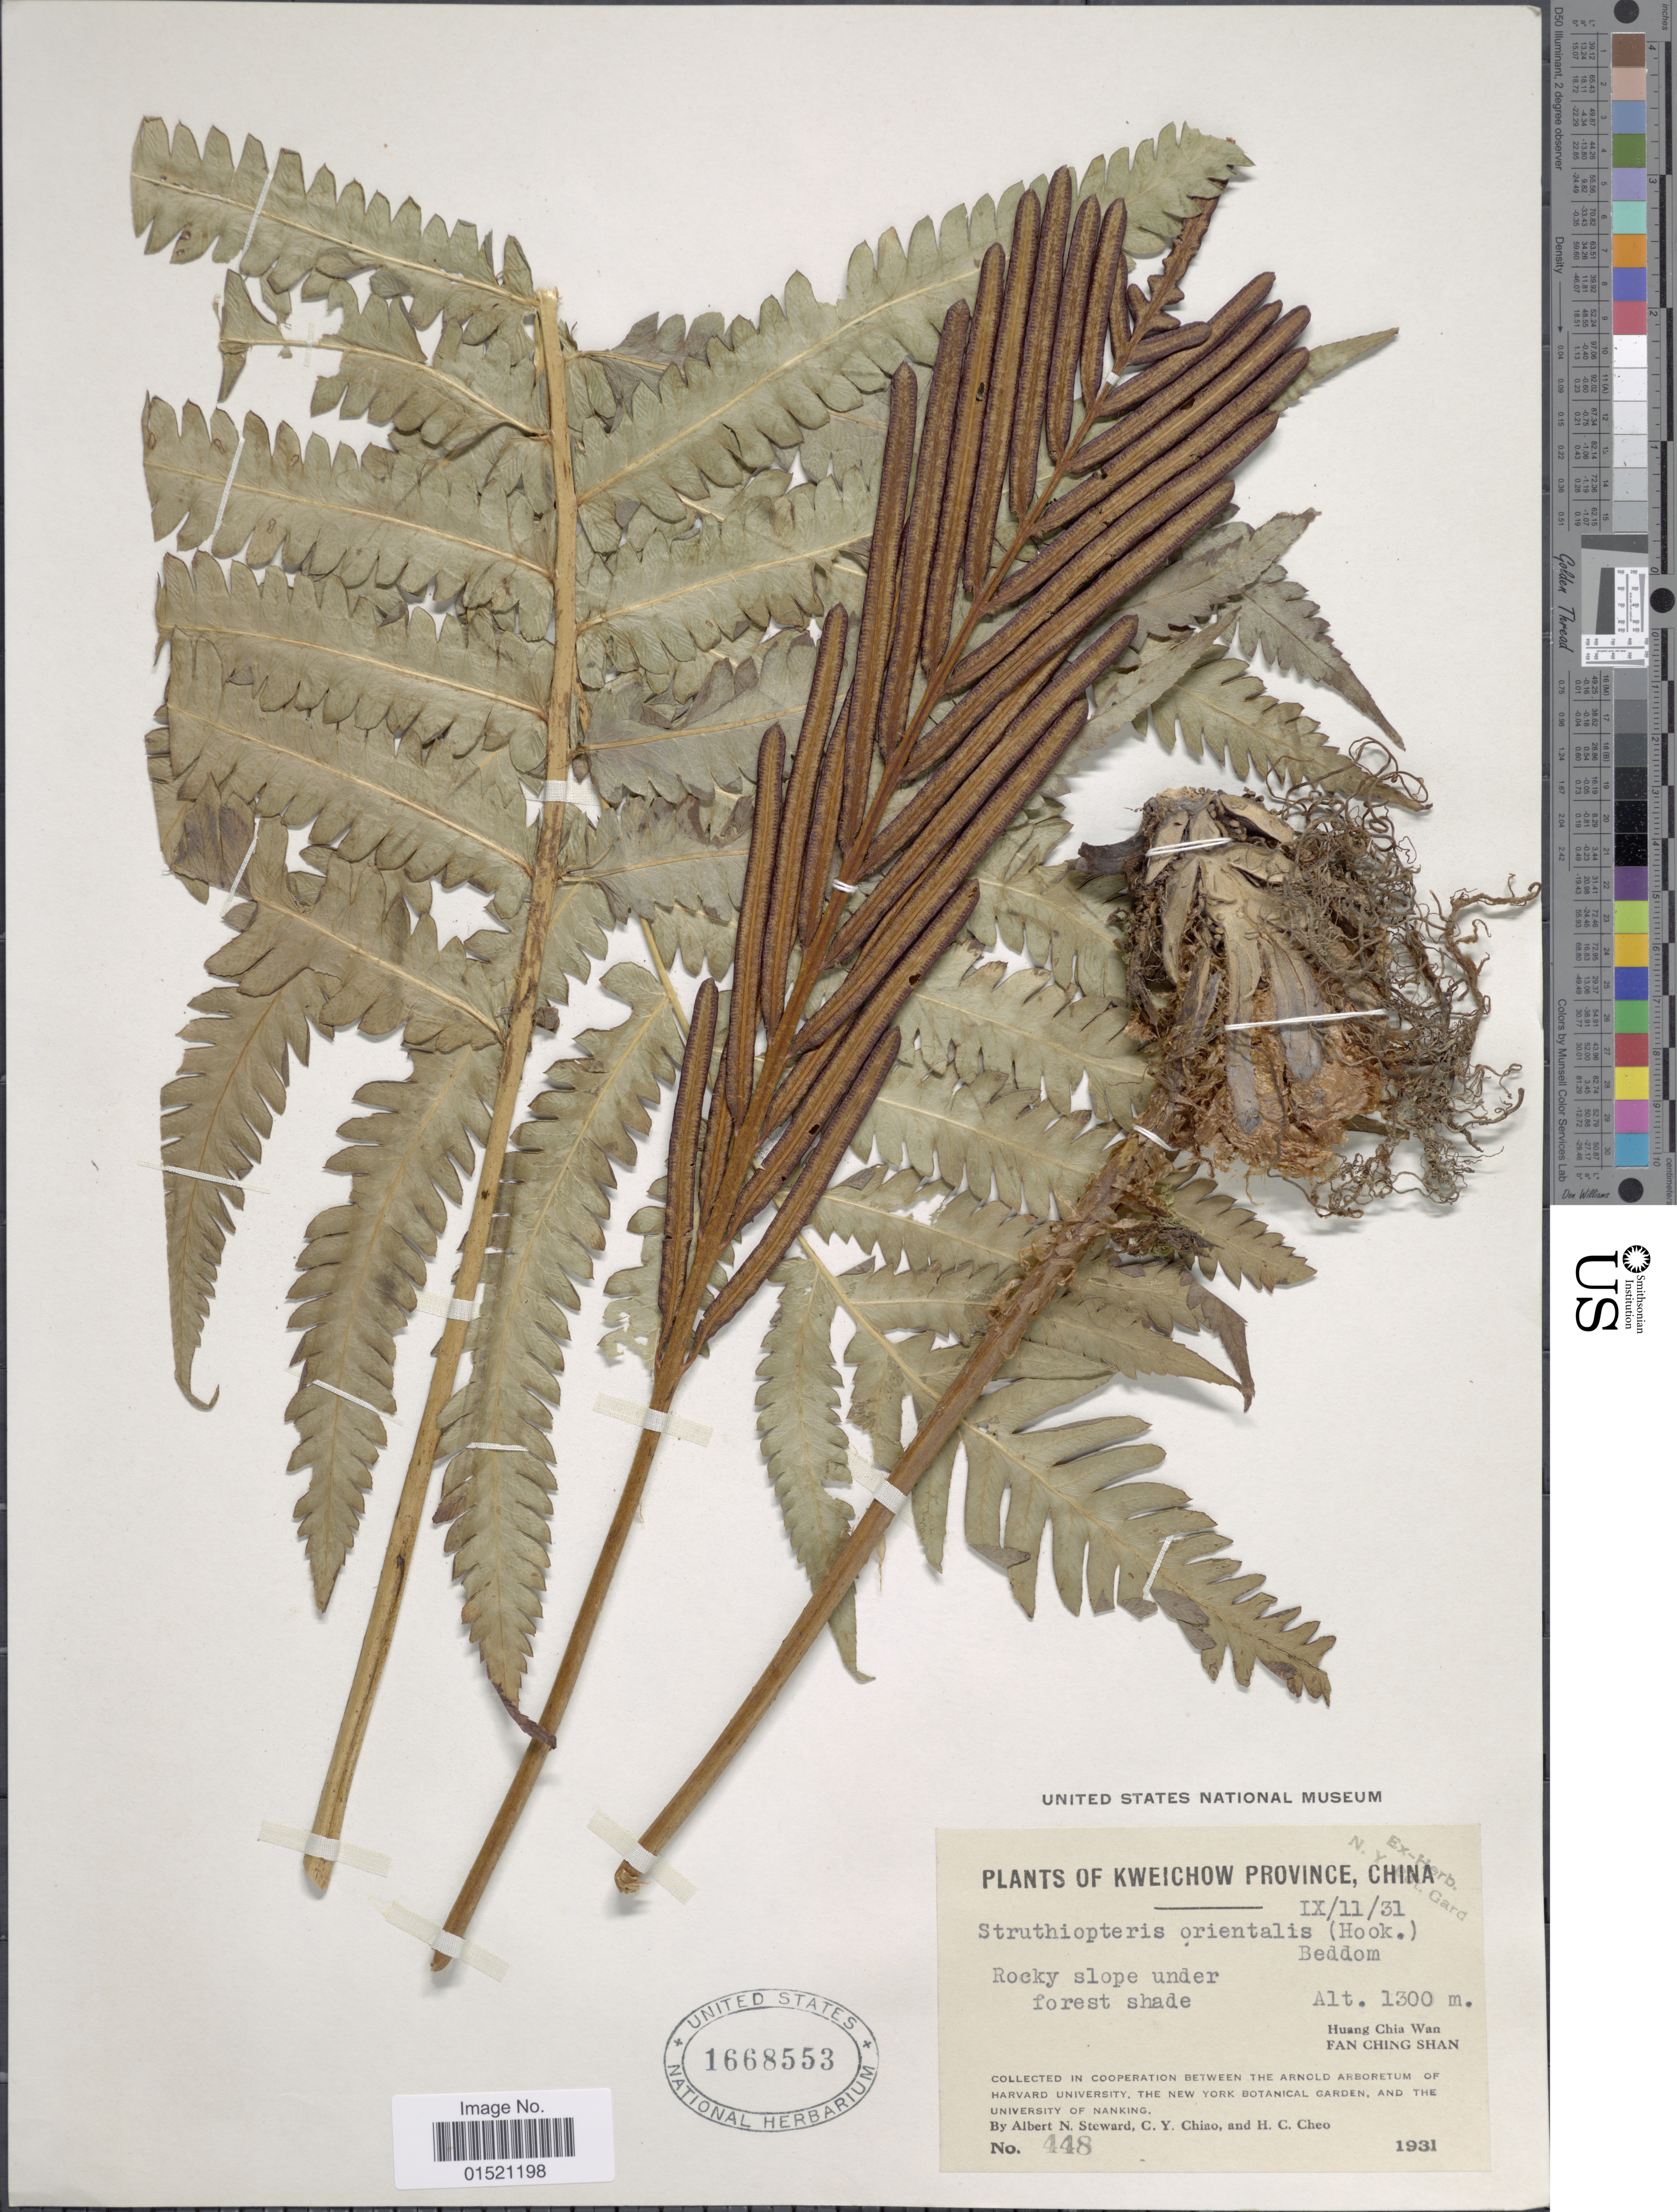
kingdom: Plantae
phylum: Tracheophyta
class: Polypodiopsida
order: Polypodiales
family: Onocleaceae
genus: Pentarhizidium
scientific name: Pentarhizidium orientale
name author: (Hook.) Hayata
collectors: A. N. Steward, C. Y. Chiao & H. Cheo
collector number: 448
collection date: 1931-09-11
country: China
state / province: Guizhou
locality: Kweichow Province, Huang Chia Wan Fan Ching Shan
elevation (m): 1300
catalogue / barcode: US 1668553